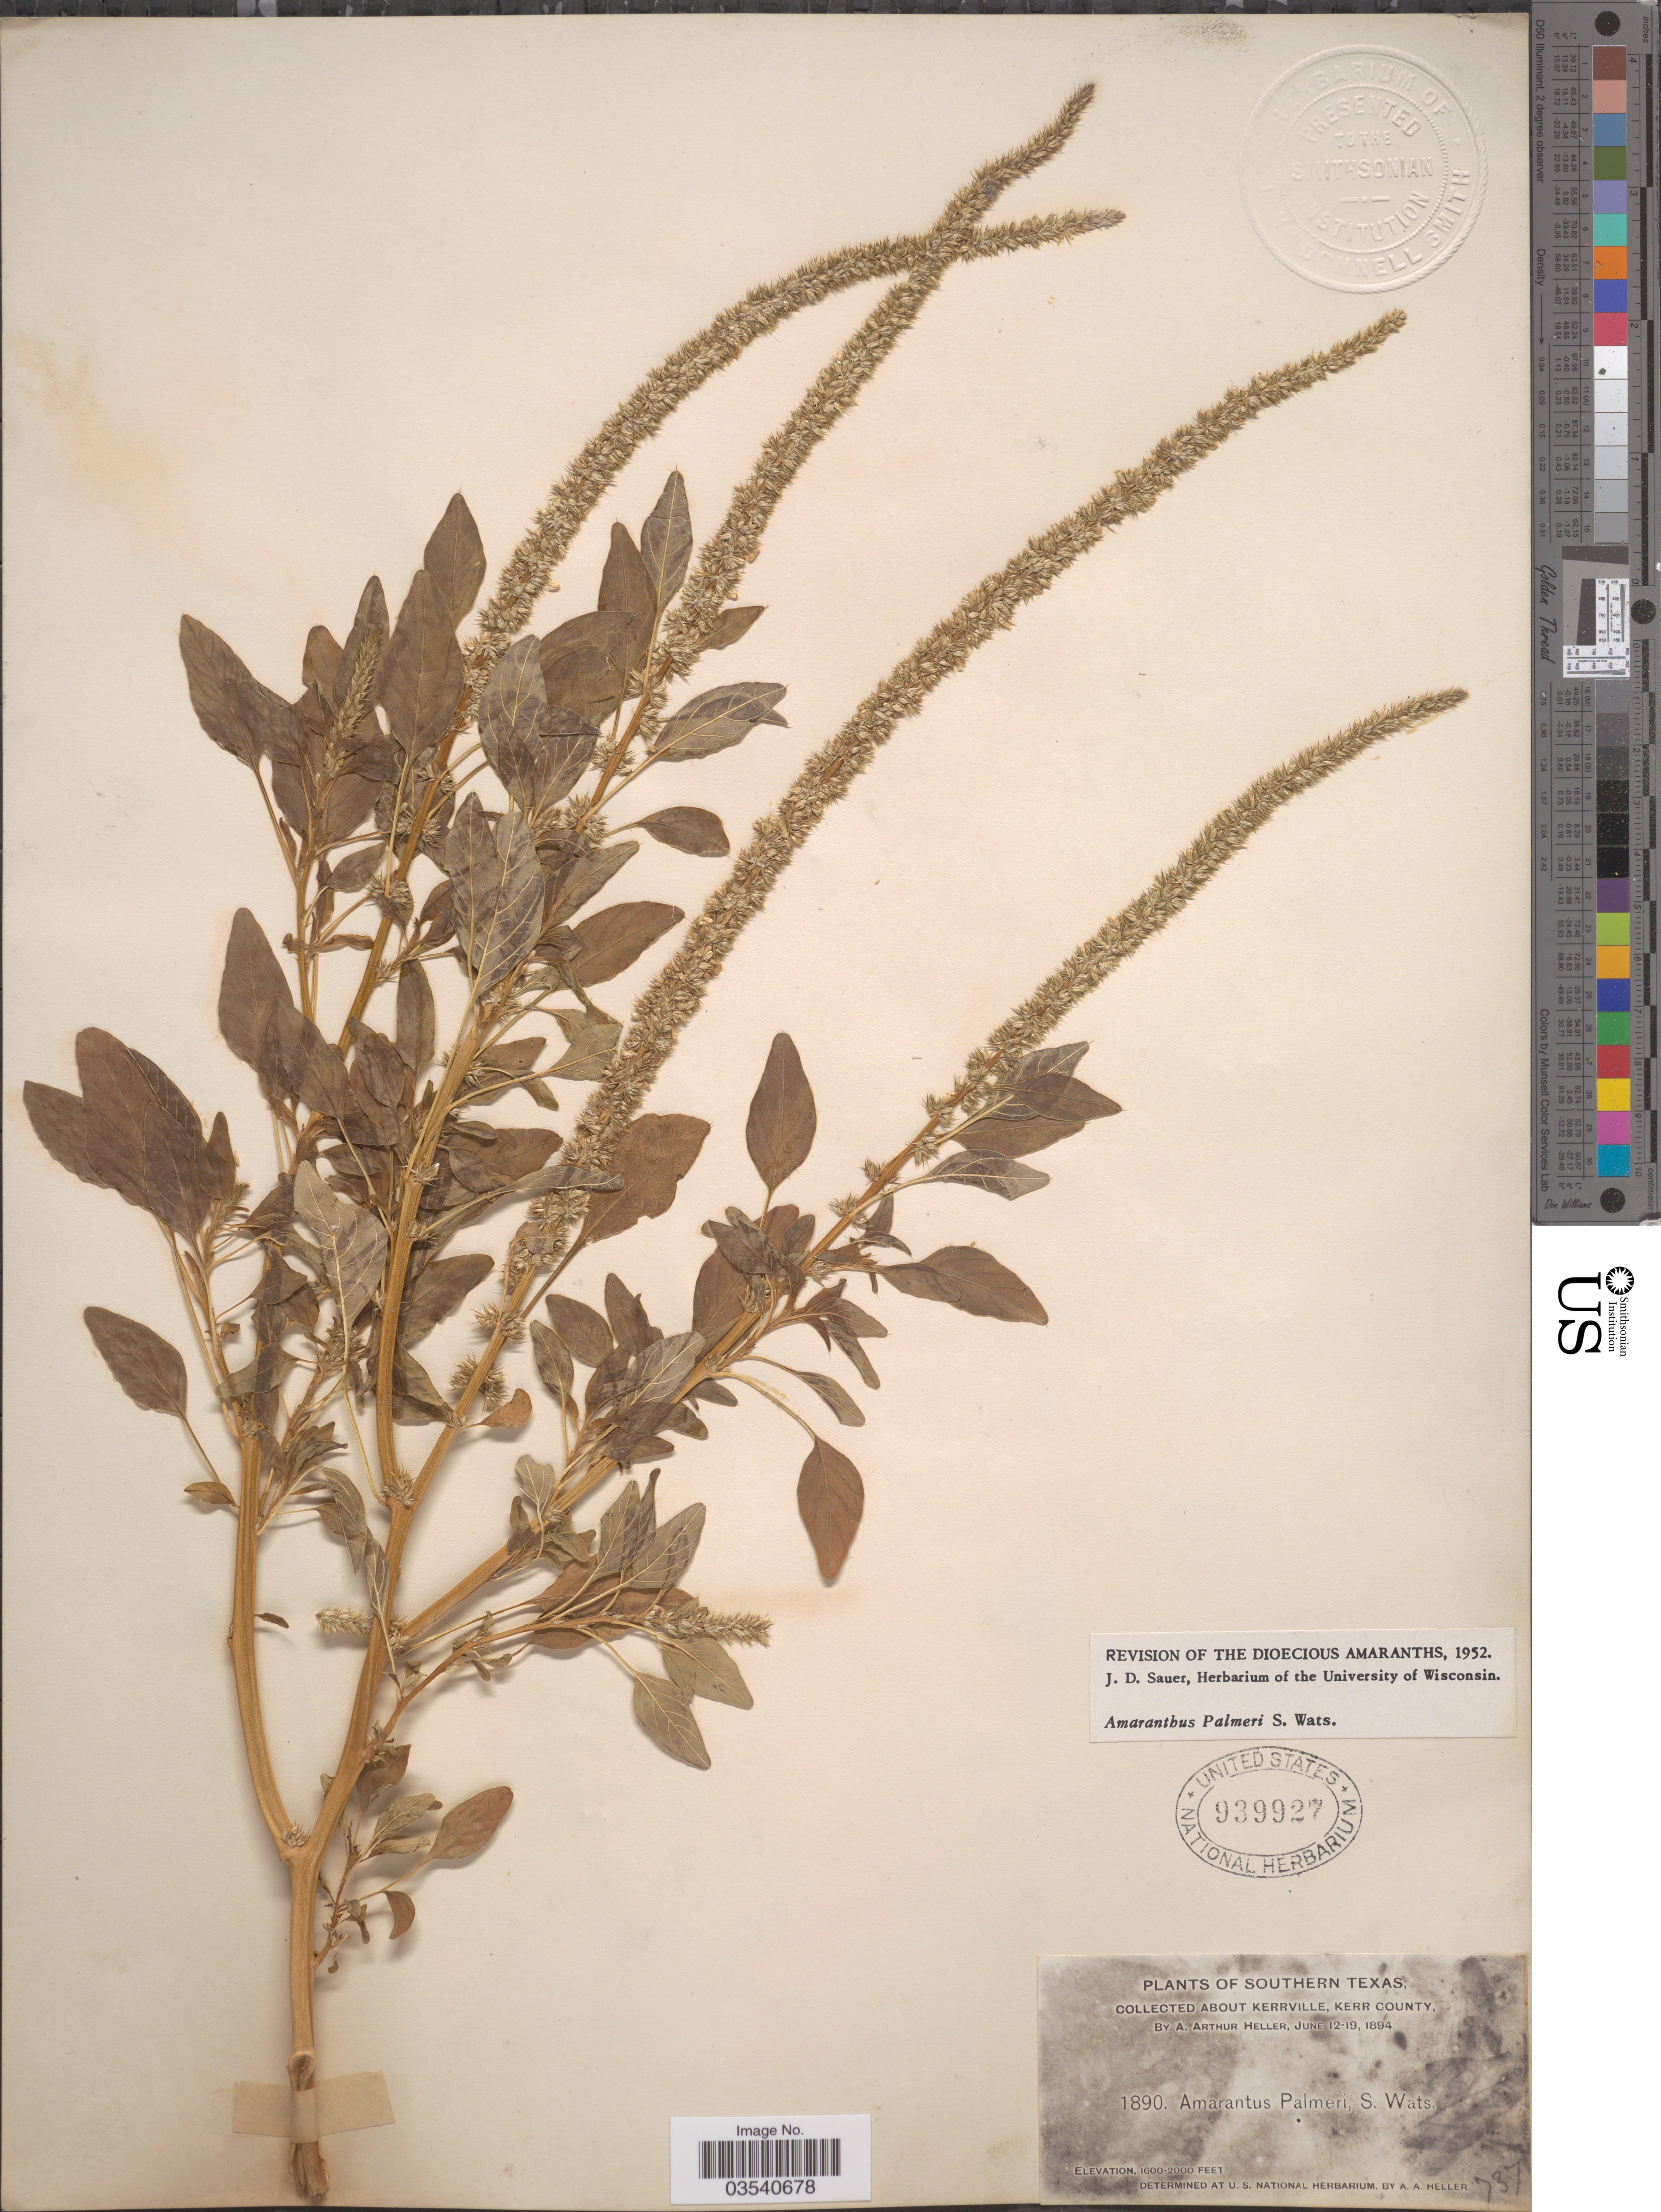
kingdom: Plantae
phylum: Tracheophyta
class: Magnoliopsida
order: Caryophyllales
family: Amaranthaceae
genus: Amaranthus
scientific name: Amaranthus palmeri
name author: S. Watson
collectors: A. A. Heller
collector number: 1890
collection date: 1894-06-12/1894-06-19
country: United States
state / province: Texas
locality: Southern Texas. About Kerrville, Kerr County.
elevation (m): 488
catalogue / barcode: US 939927